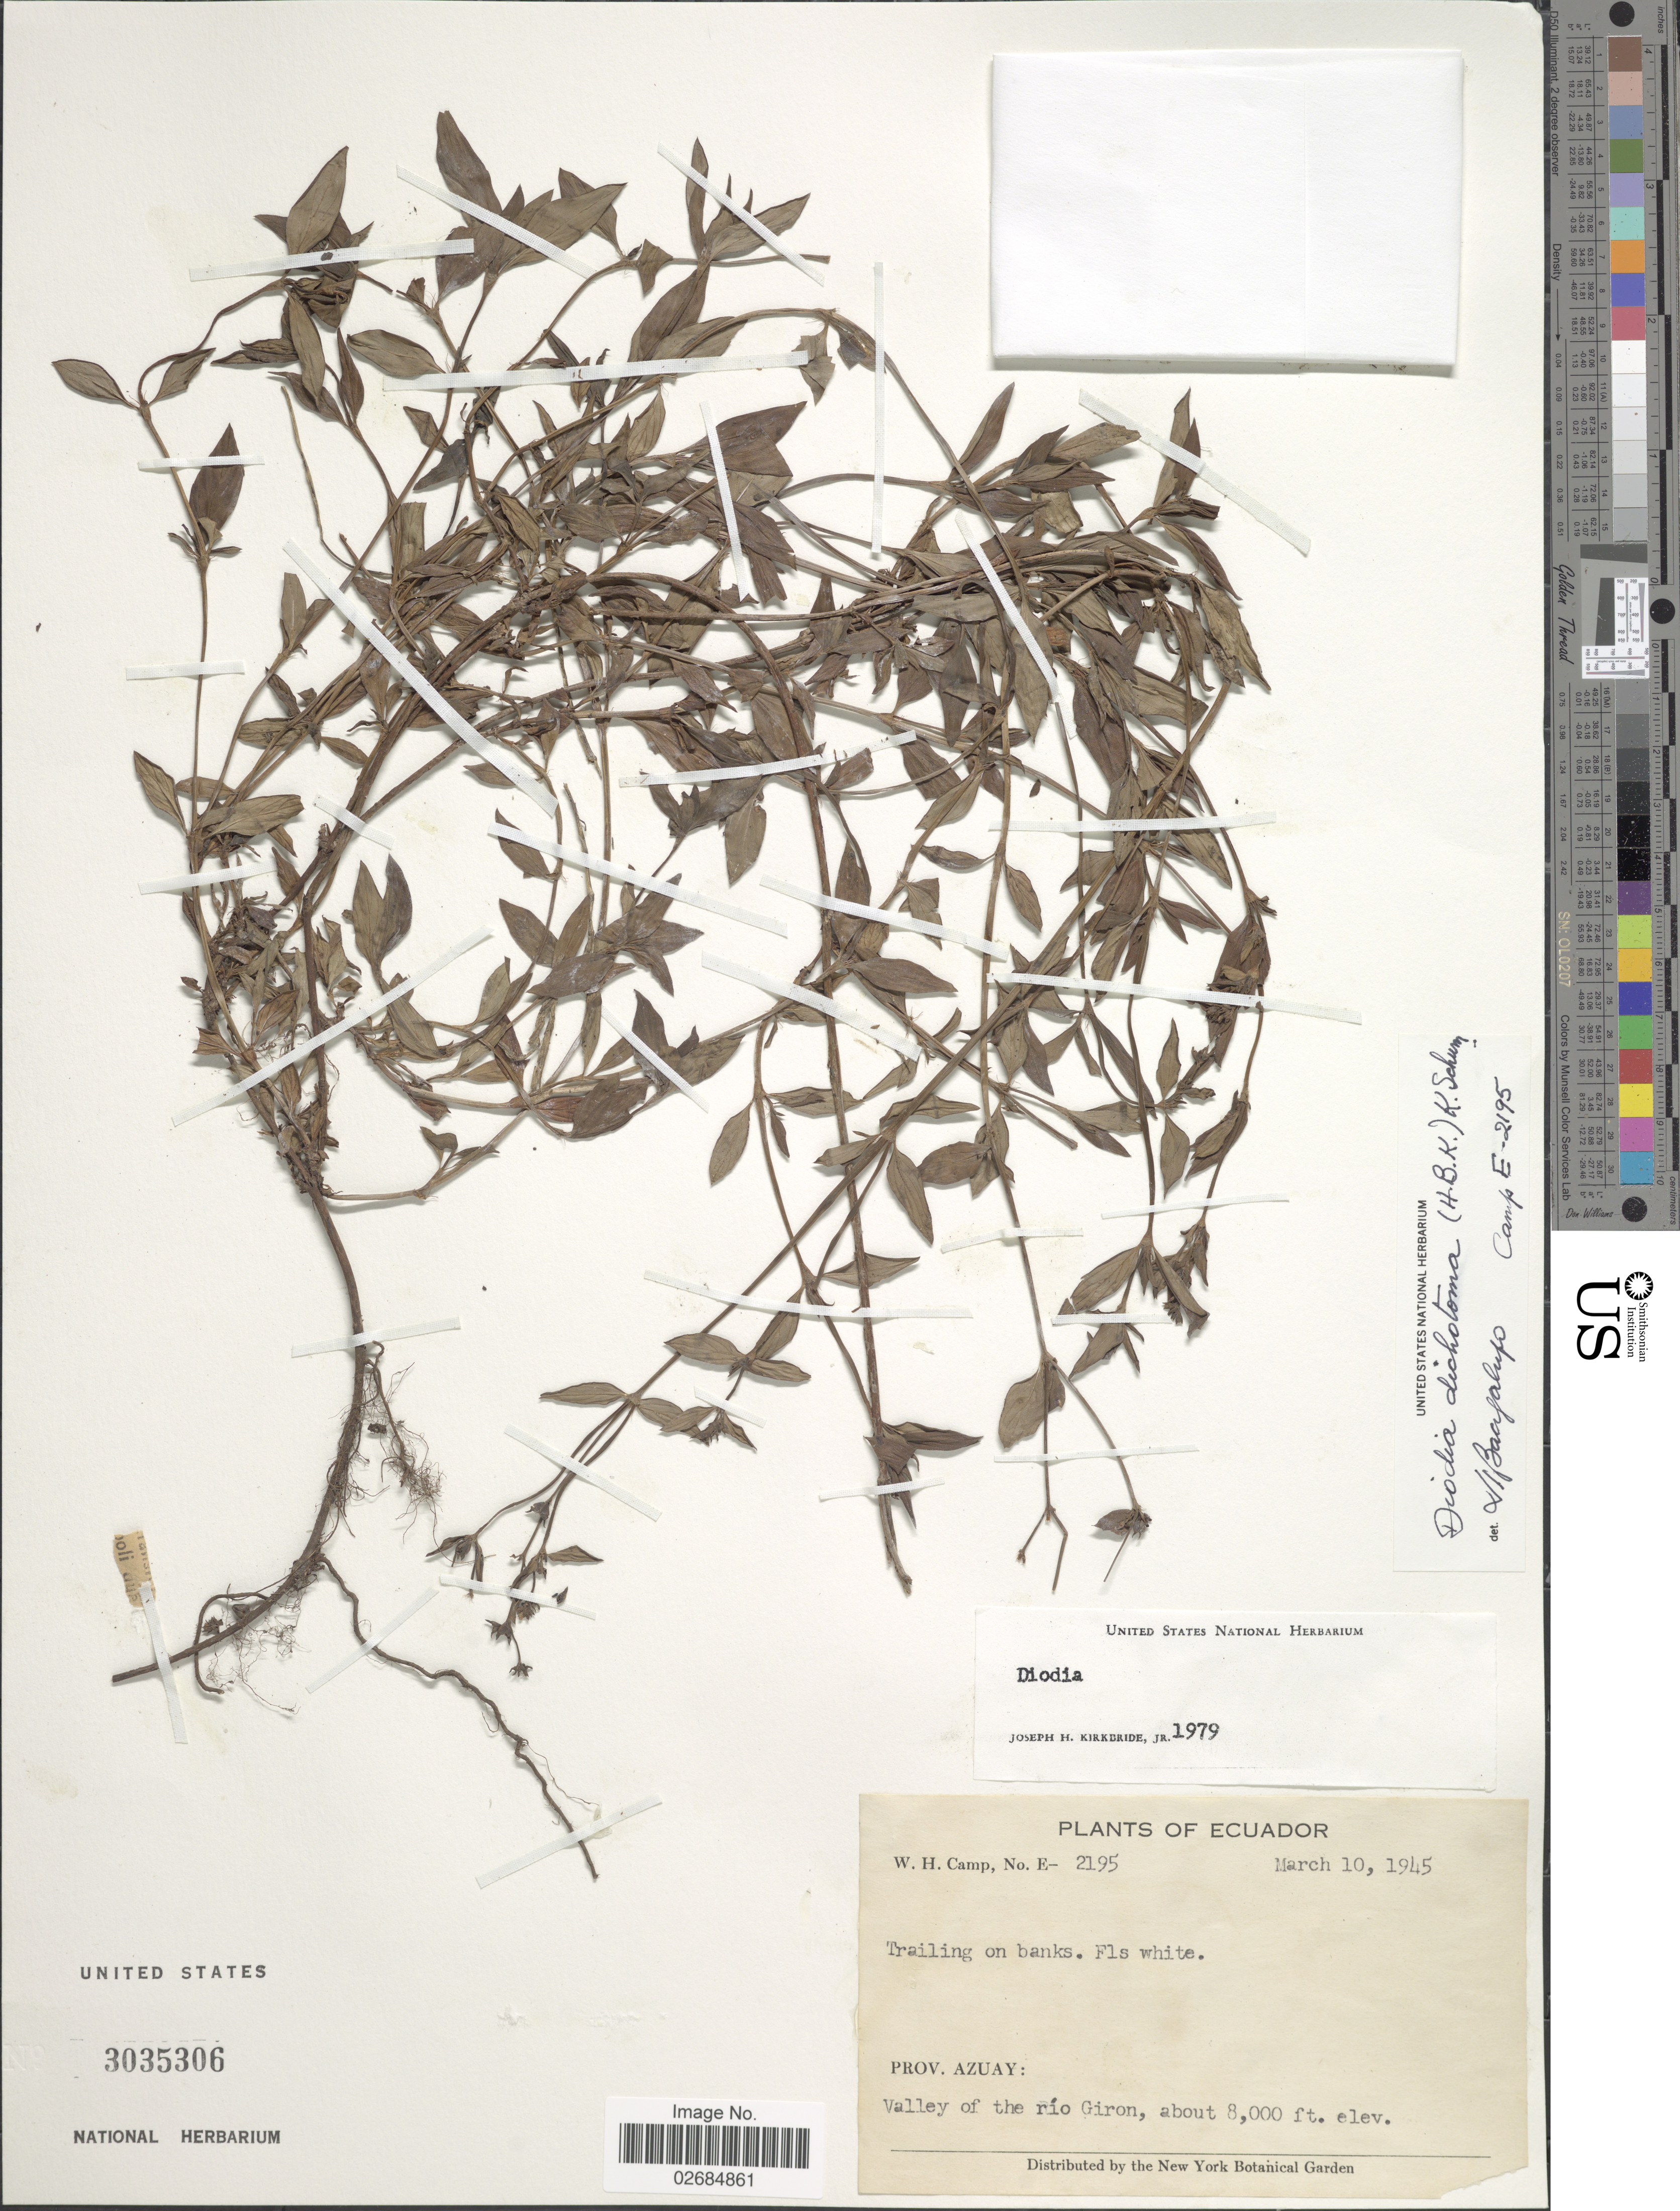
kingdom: Plantae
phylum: Tracheophyta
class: Magnoliopsida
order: Gentianales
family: Rubiaceae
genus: Galianthe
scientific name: Galianthe dichotoma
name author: (Willd.) E.L. Cabral & Bacigalupo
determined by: Kirkbride, J. H.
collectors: W. H. Camp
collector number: E-2195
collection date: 1945-03-10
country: Ecuador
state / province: Azuay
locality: Valley of the río Giron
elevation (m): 2438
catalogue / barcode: US 3035306